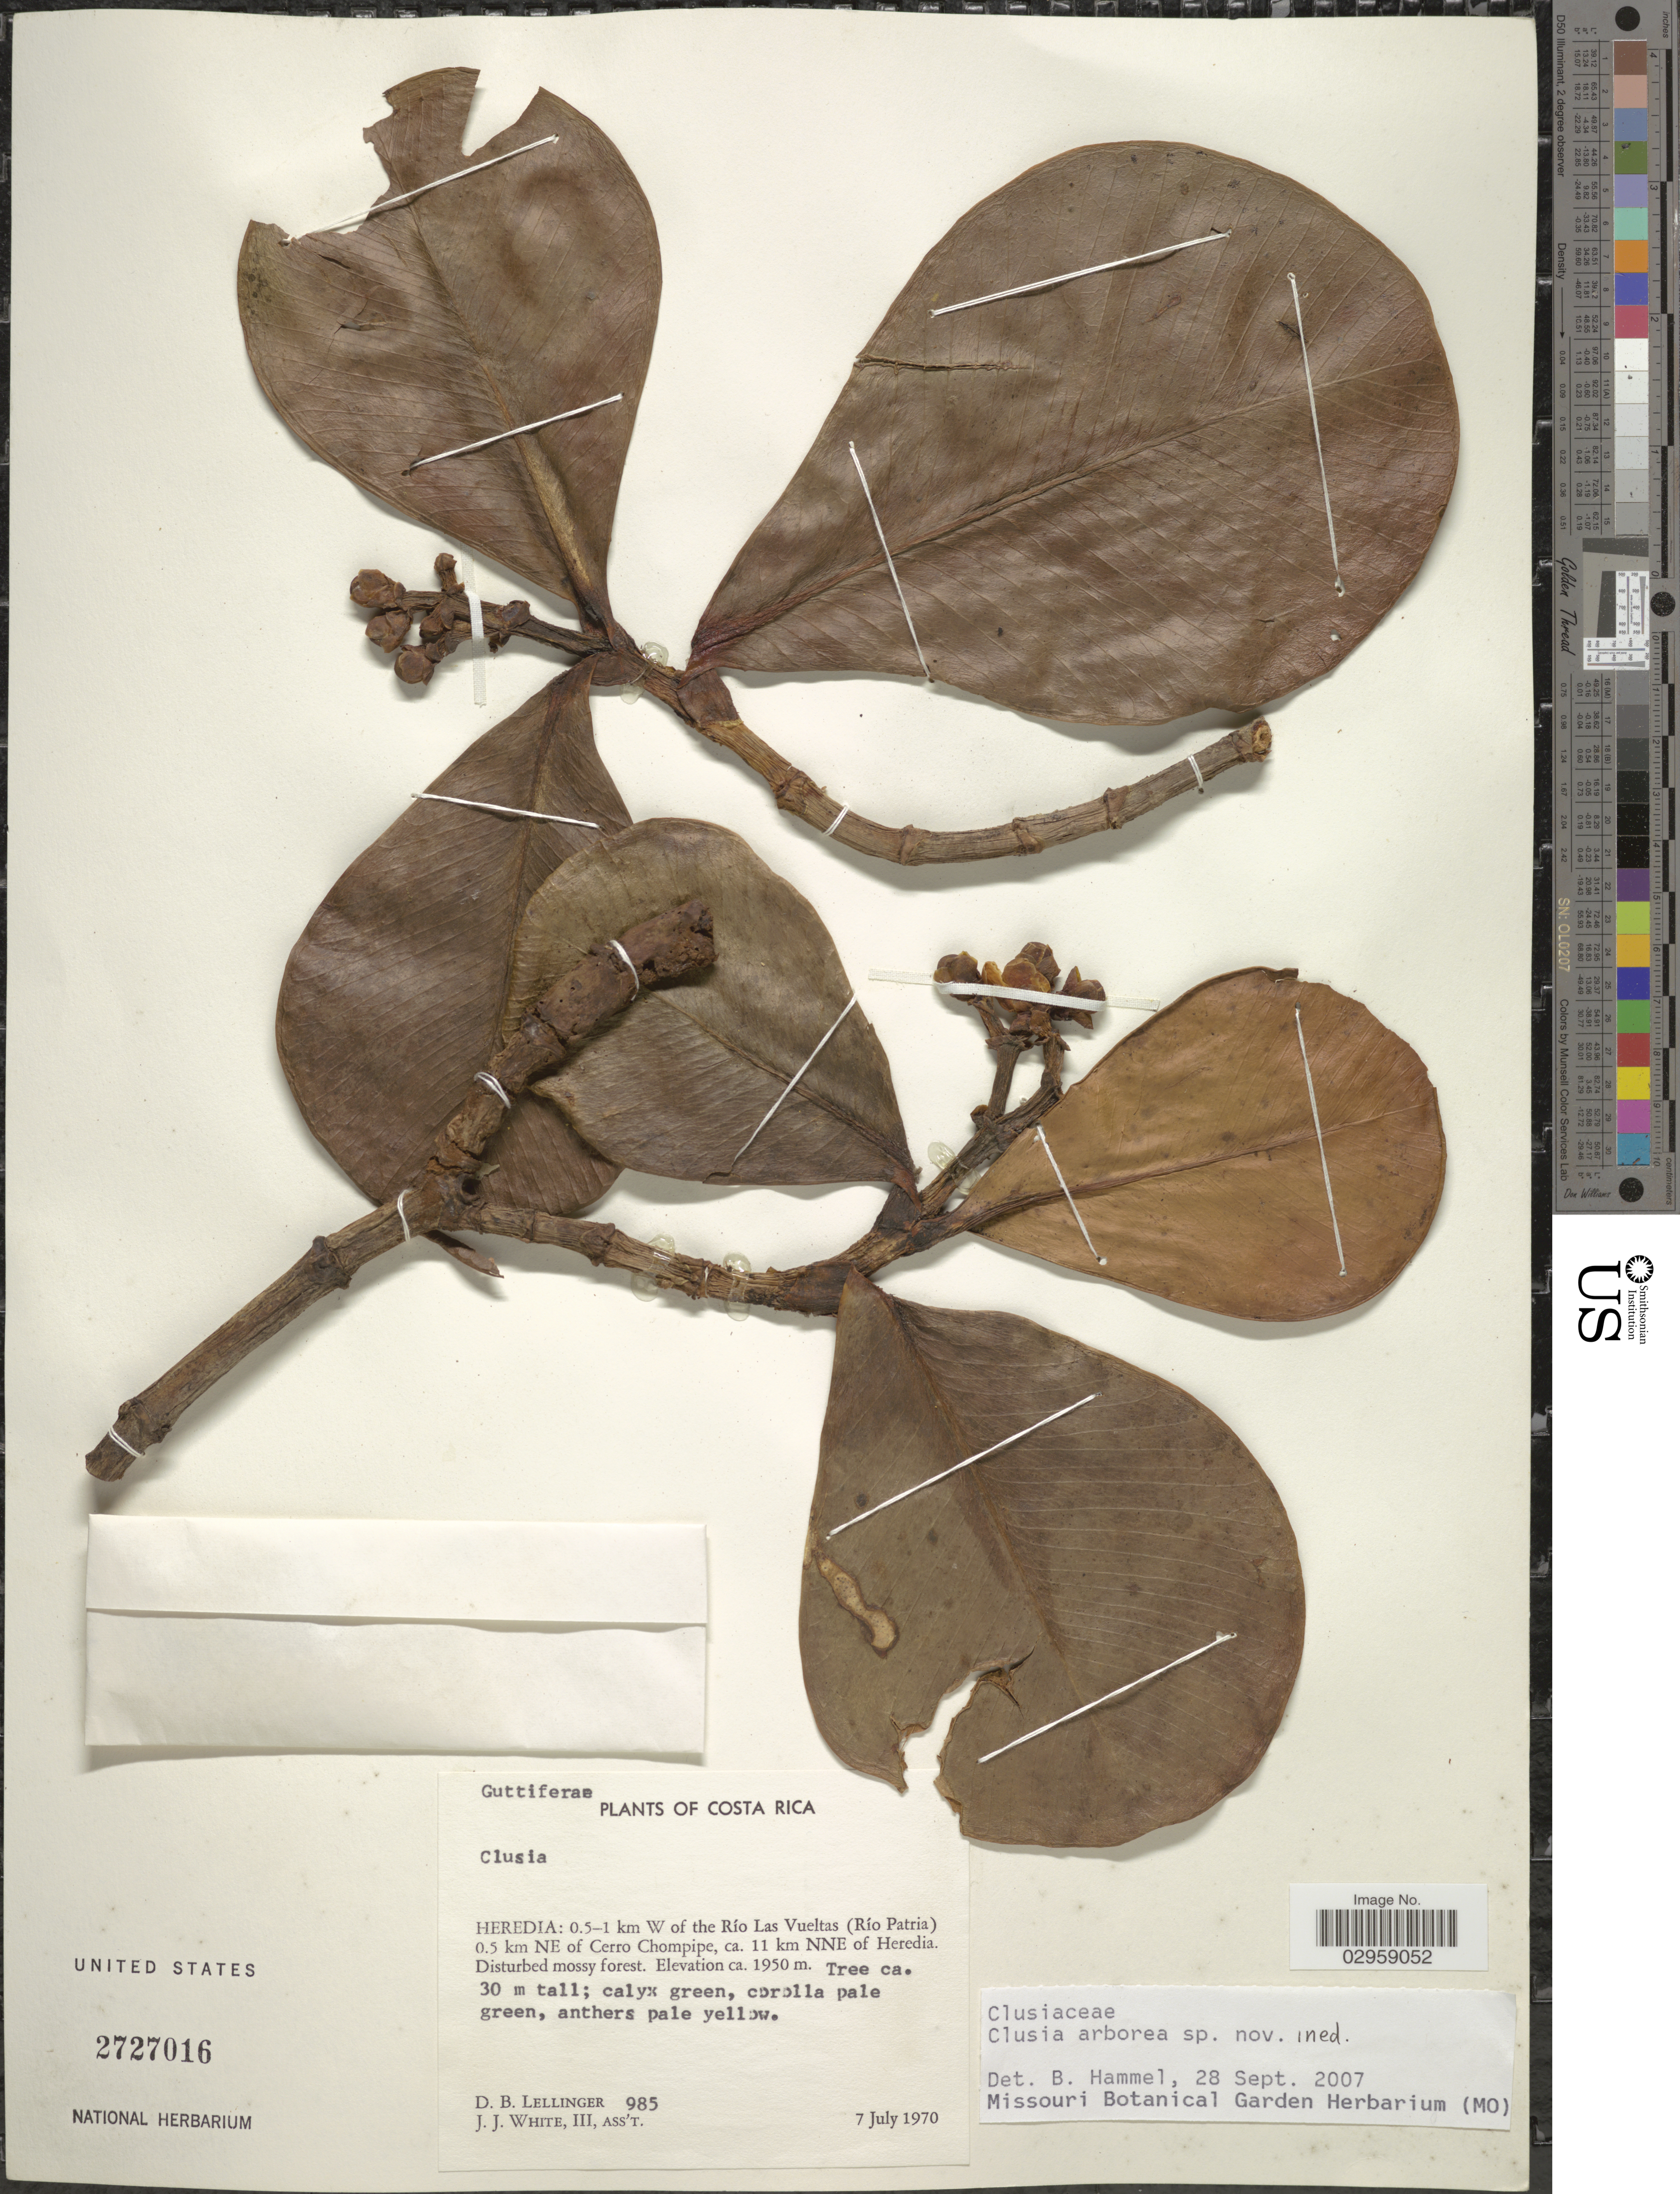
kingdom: Plantae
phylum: Tracheophyta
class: Magnoliopsida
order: Malpighiales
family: Clusiaceae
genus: Clusia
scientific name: Clusia arborea sp. nov. ined.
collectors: D. B. Lellinger & J. J. White III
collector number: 985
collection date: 1970-07-07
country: Costa Rica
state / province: Heredia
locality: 0.5-1 km W of the Río Las Vueltas (Río Patria) 0.5 km NE of Cerro Chompipe, ca. 11 km NNE of Heredia.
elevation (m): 1950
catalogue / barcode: US 2727016